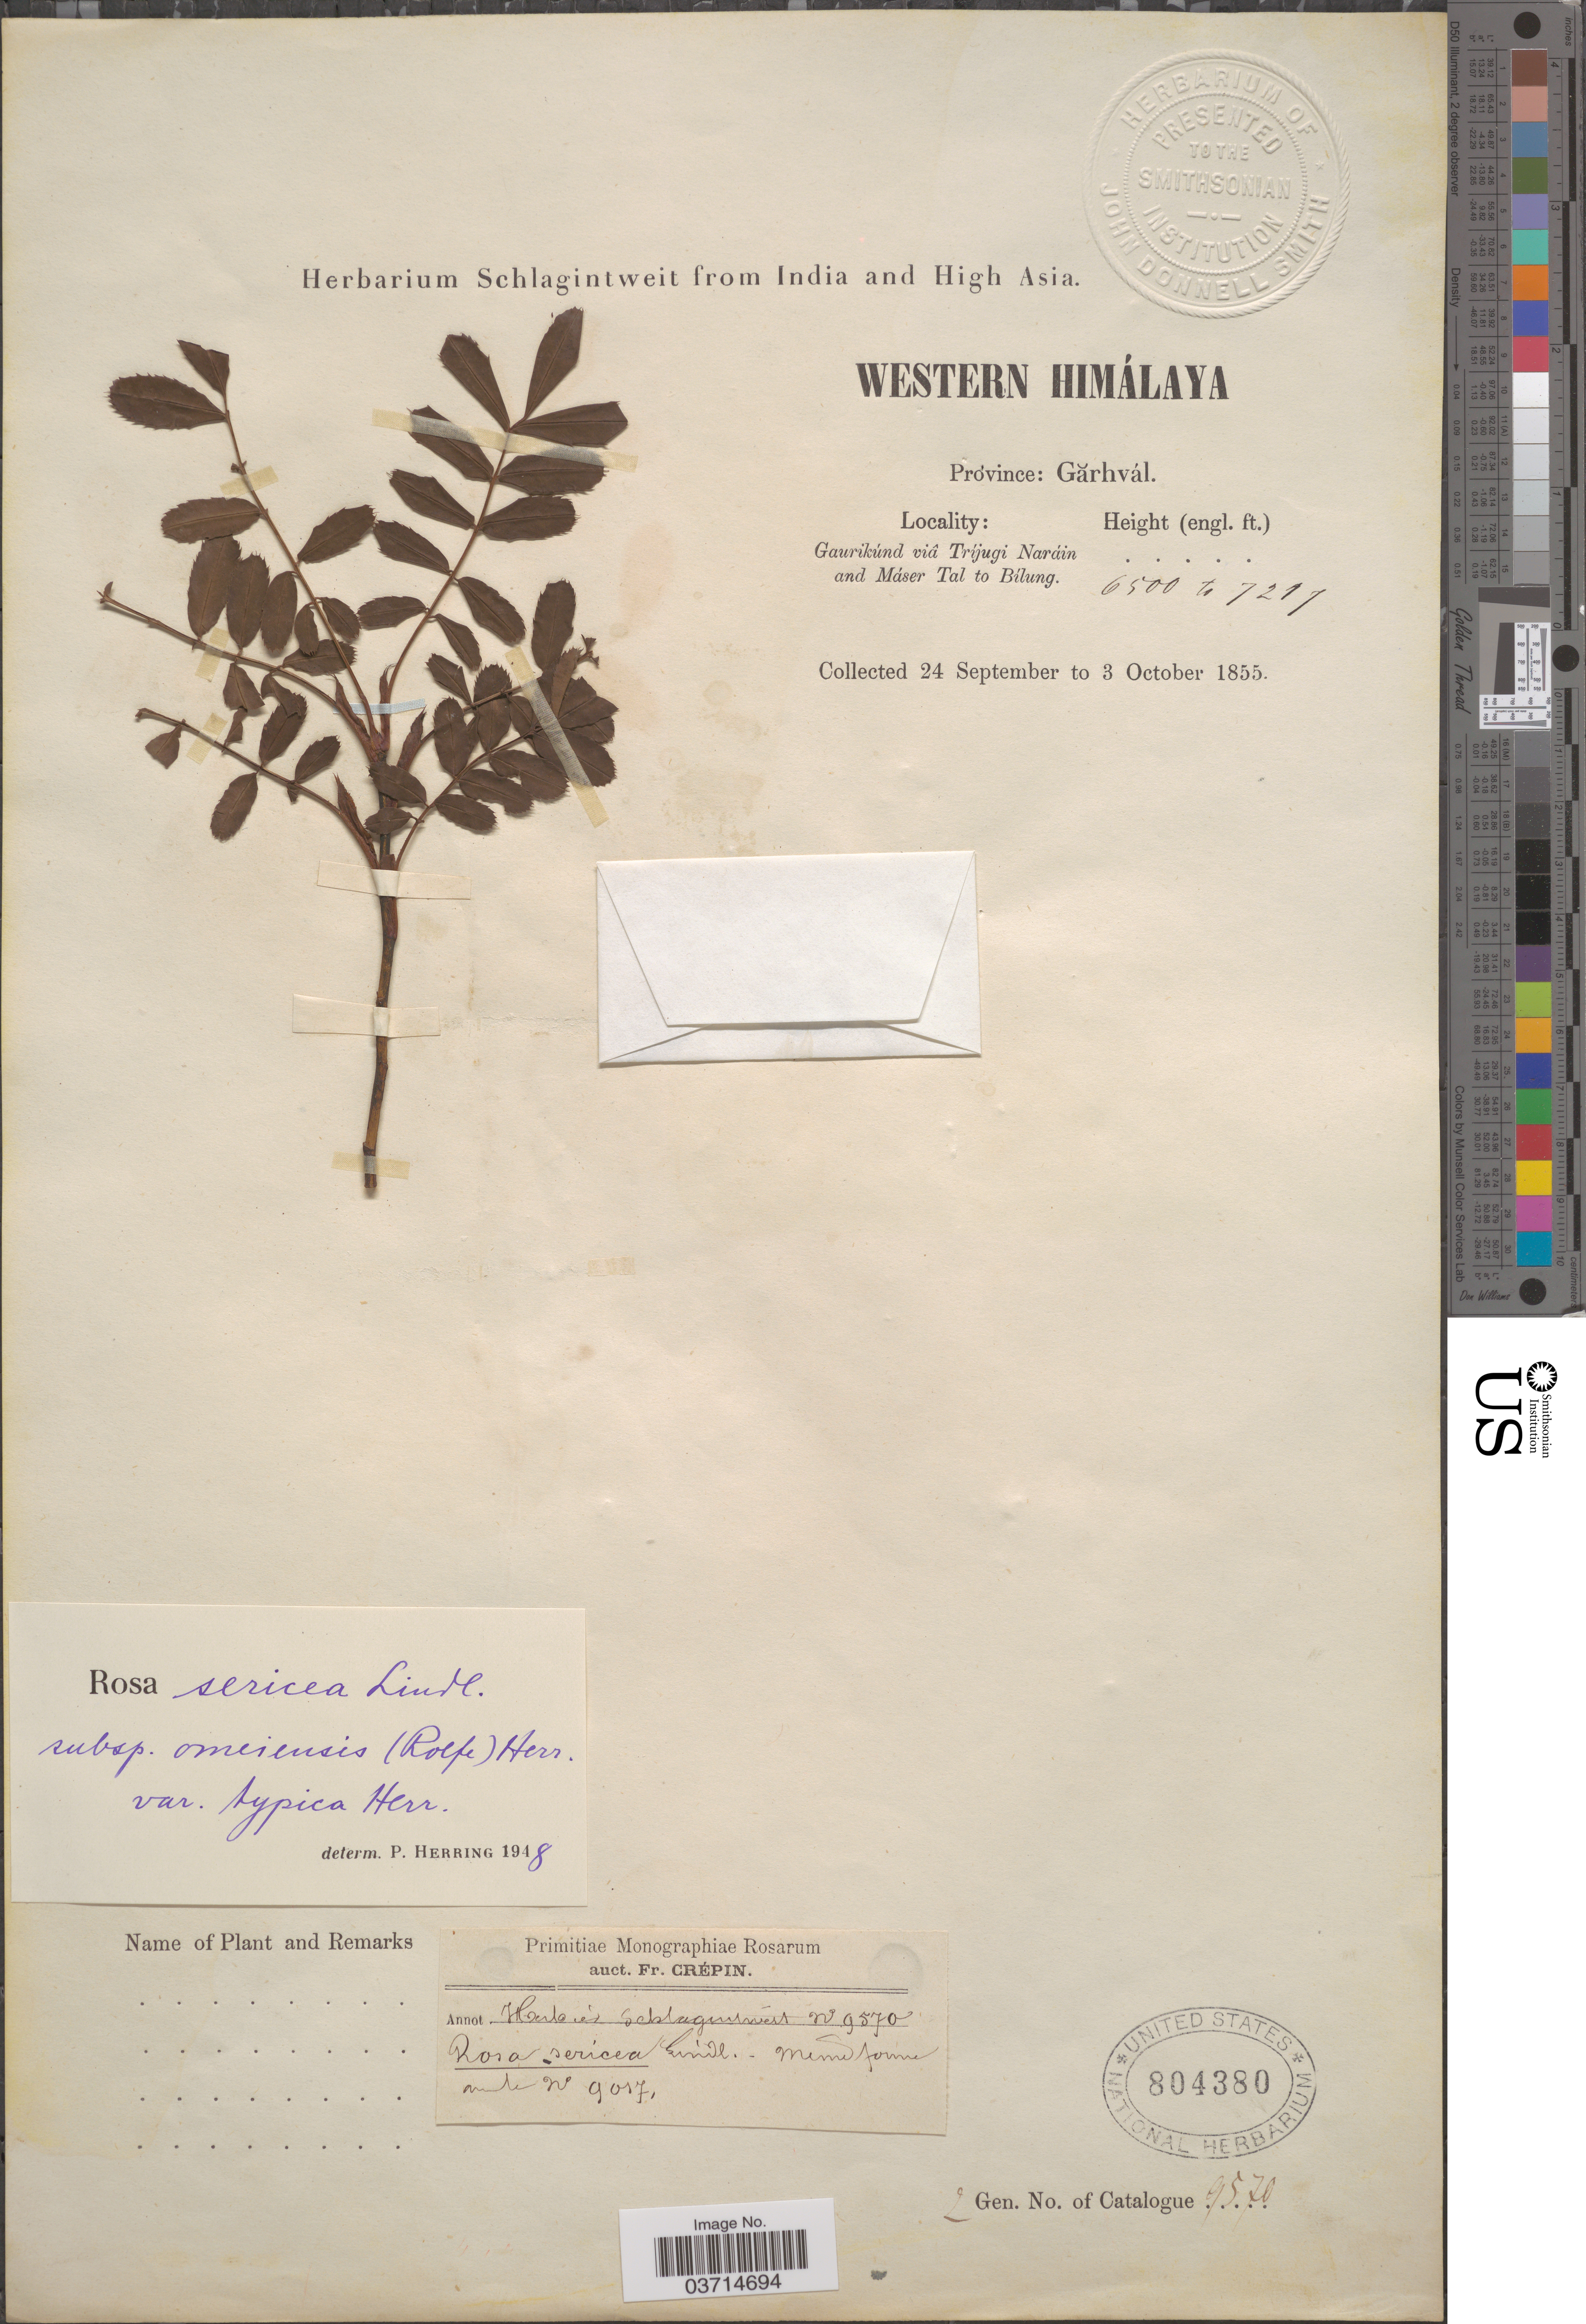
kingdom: Plantae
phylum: Tracheophyta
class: Magnoliopsida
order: Rosales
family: Rosaceae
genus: Rosa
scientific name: Rosa omeiensis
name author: Rolfe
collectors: ex herb. Schlagintweit from India and High Asia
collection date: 1855-09-24/1855-10-03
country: India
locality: Western Himálaya. Próvince: Gărhvál. Gaurikúnd viâ Tríjugi Naráin and Máser Tal to Bílung.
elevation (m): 1981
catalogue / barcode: US 804380